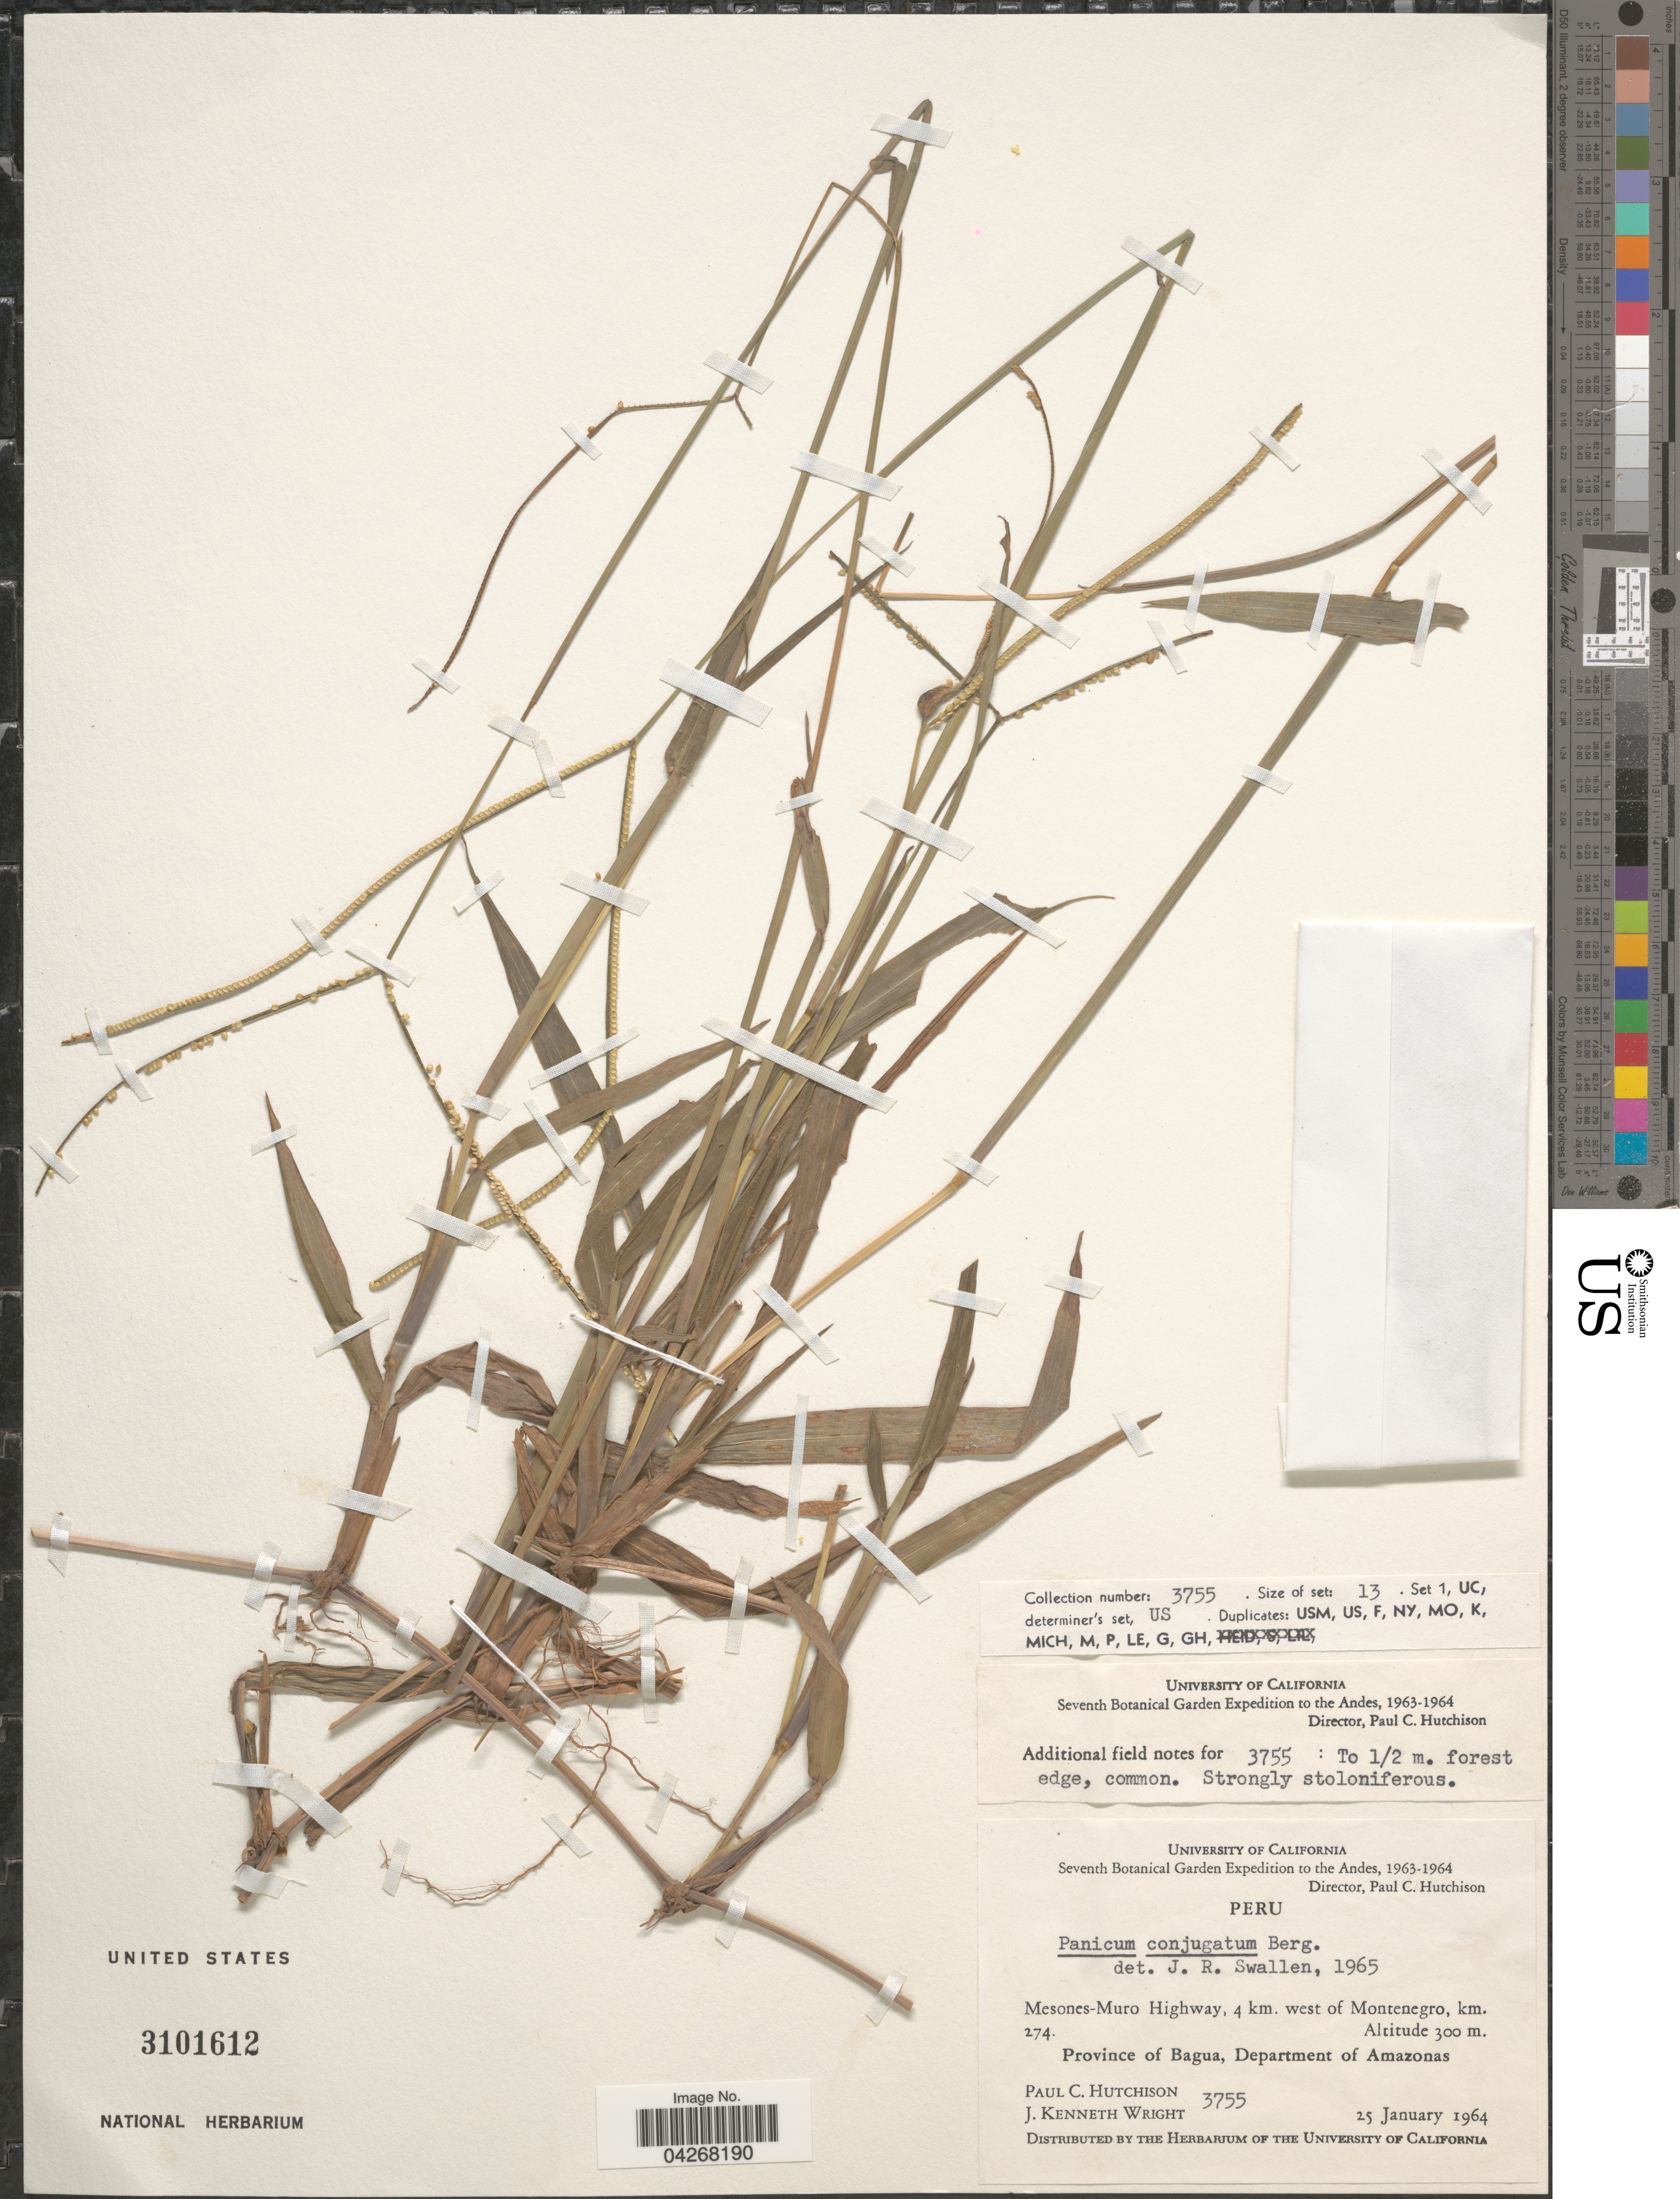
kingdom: Plantae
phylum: Tracheophyta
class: Liliopsida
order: Poales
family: Poaceae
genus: Paspalum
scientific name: Paspalum conjugatum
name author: P.J. Bergius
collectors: P. C. Hutchison & J. K. Wright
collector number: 3755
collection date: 1964-01-25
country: Peru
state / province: Amazonas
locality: Seventh Botanical Garden Expedition to the Andes, 1963-1964. Mesones-Muro Highway, 4 km. west of Montenegro, km. 274. Province of Bagua, Department of Amazonas.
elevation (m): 300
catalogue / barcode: US 3101612